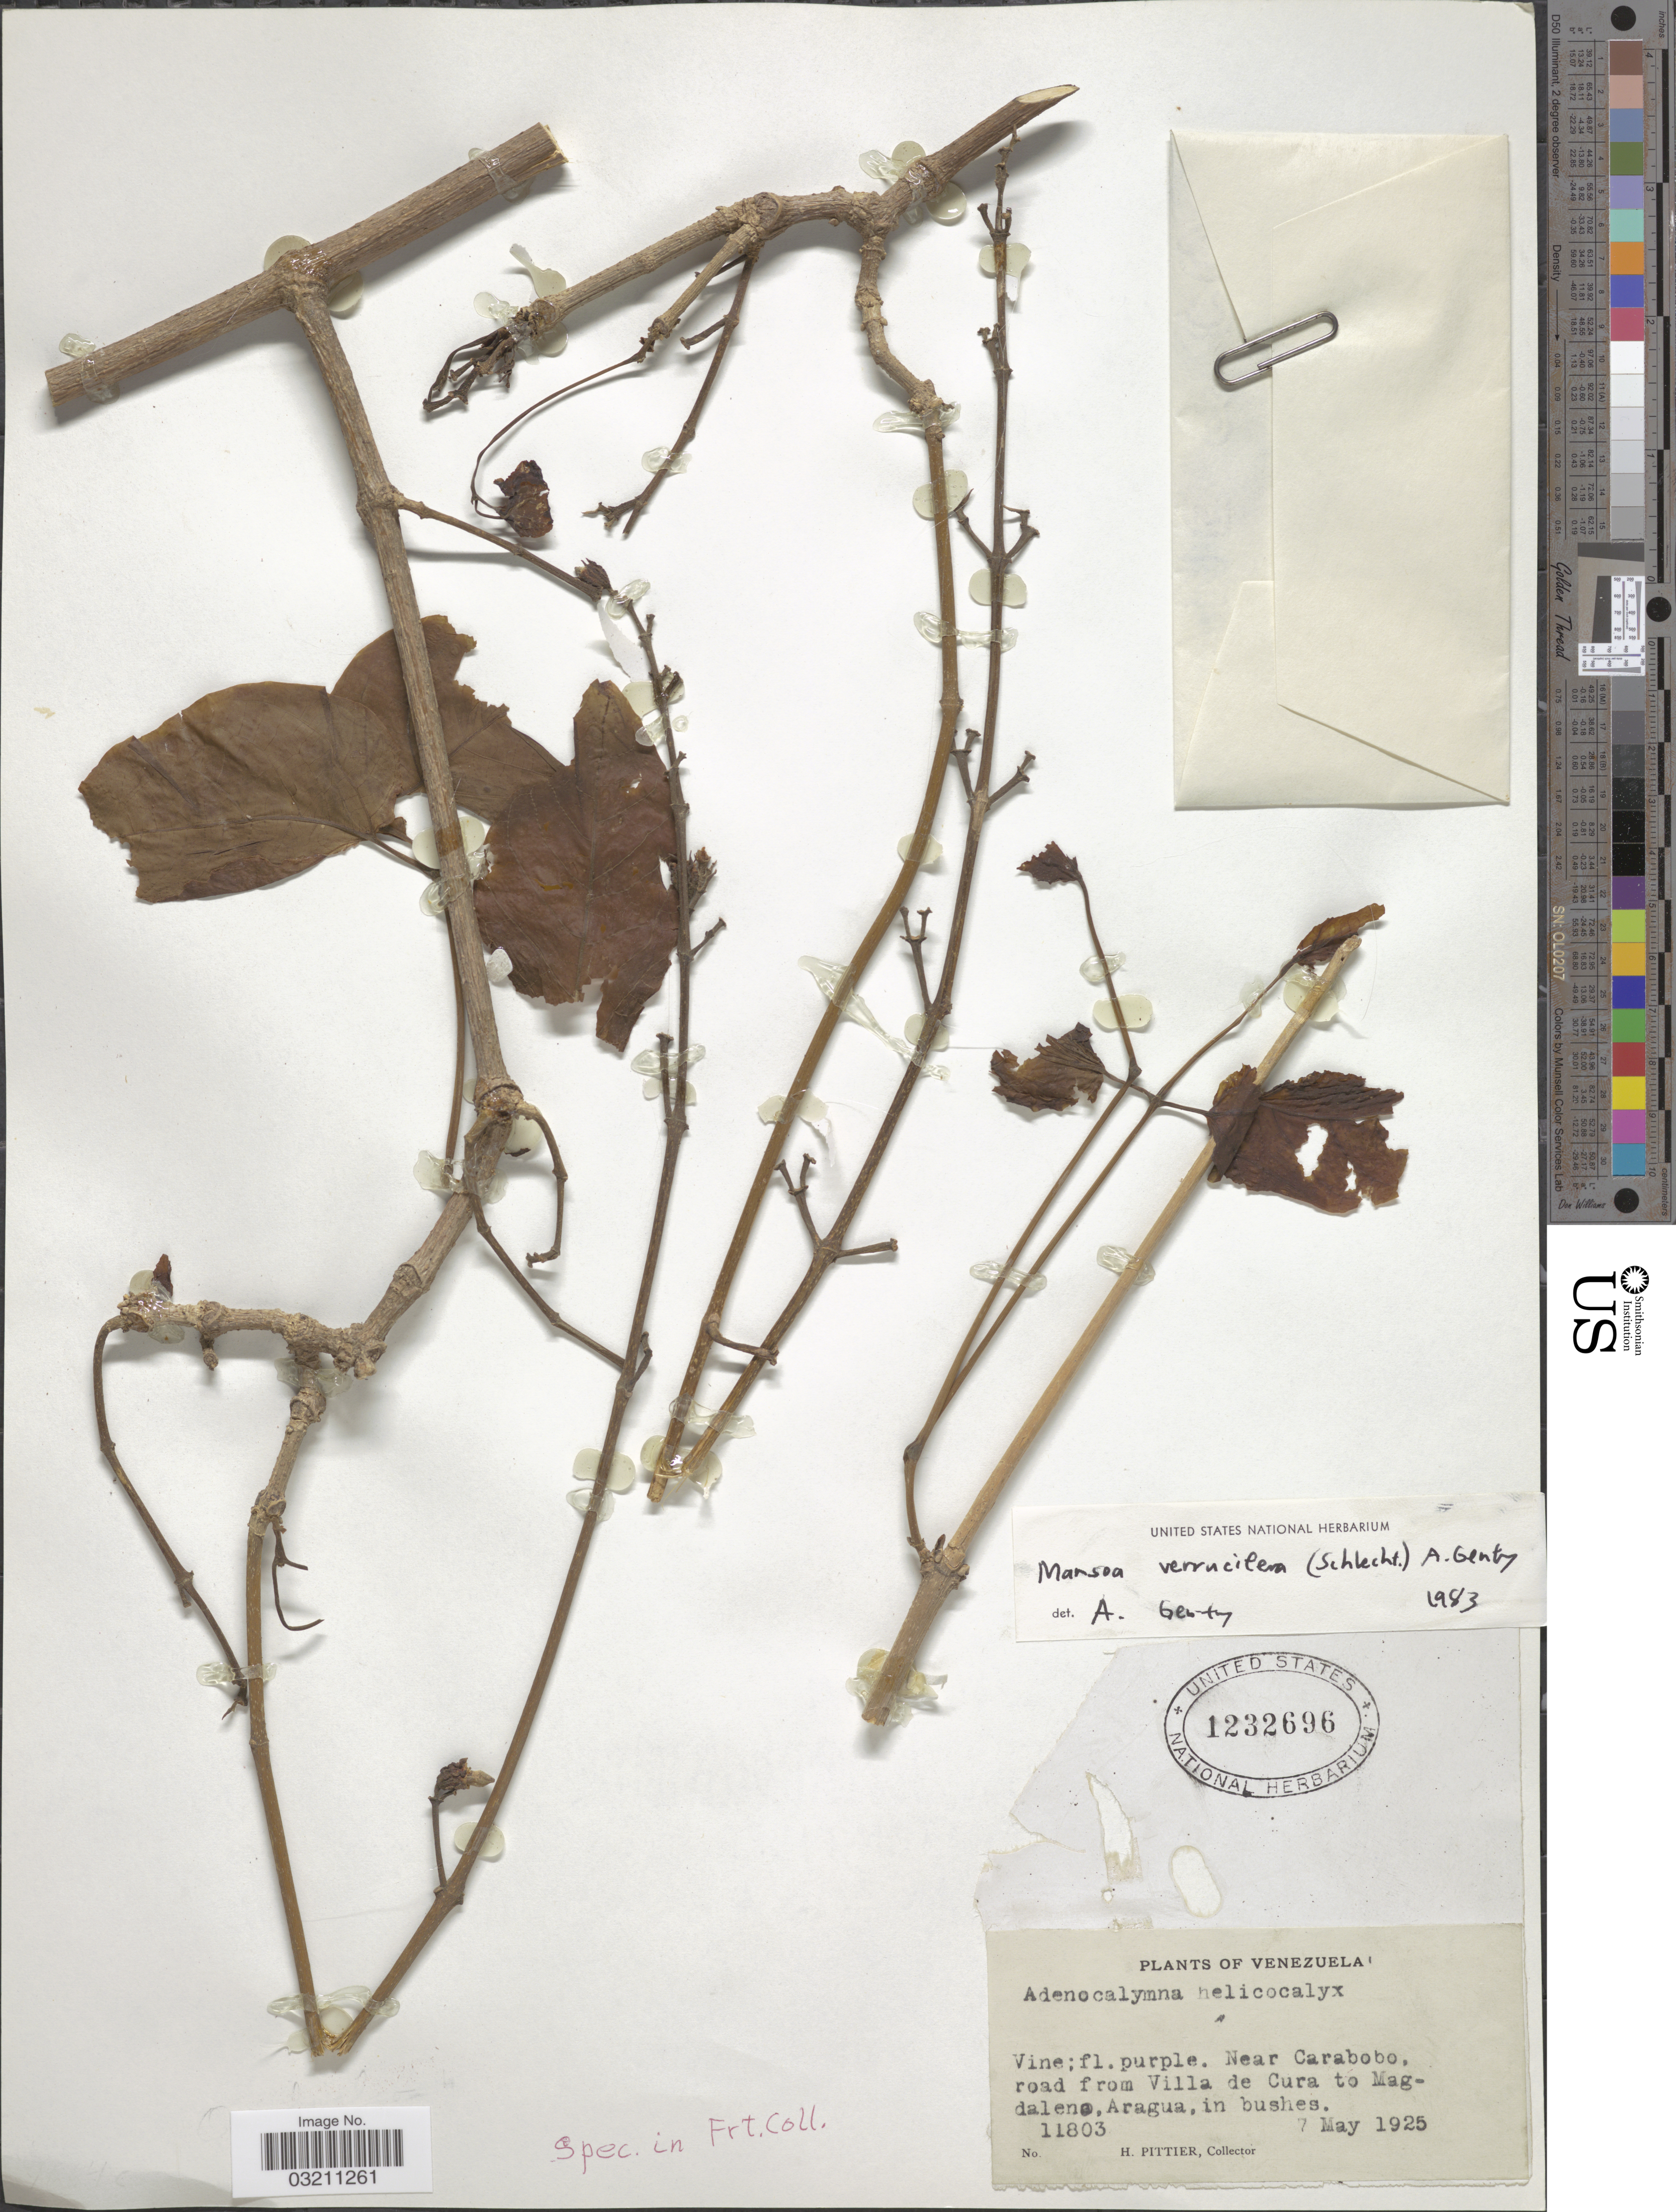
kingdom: Plantae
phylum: Tracheophyta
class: Magnoliopsida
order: Lamiales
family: Bignoniaceae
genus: Mansoa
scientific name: Mansoa verrucifera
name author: (Schltdl.) A.H. Gentry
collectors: H. F. Pittier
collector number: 11803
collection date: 1925-05-07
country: Venezuela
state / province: Aragua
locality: Nar Carabobo, road from Villa de Cura to Magdaleno, Aragua.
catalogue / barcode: US 1232696